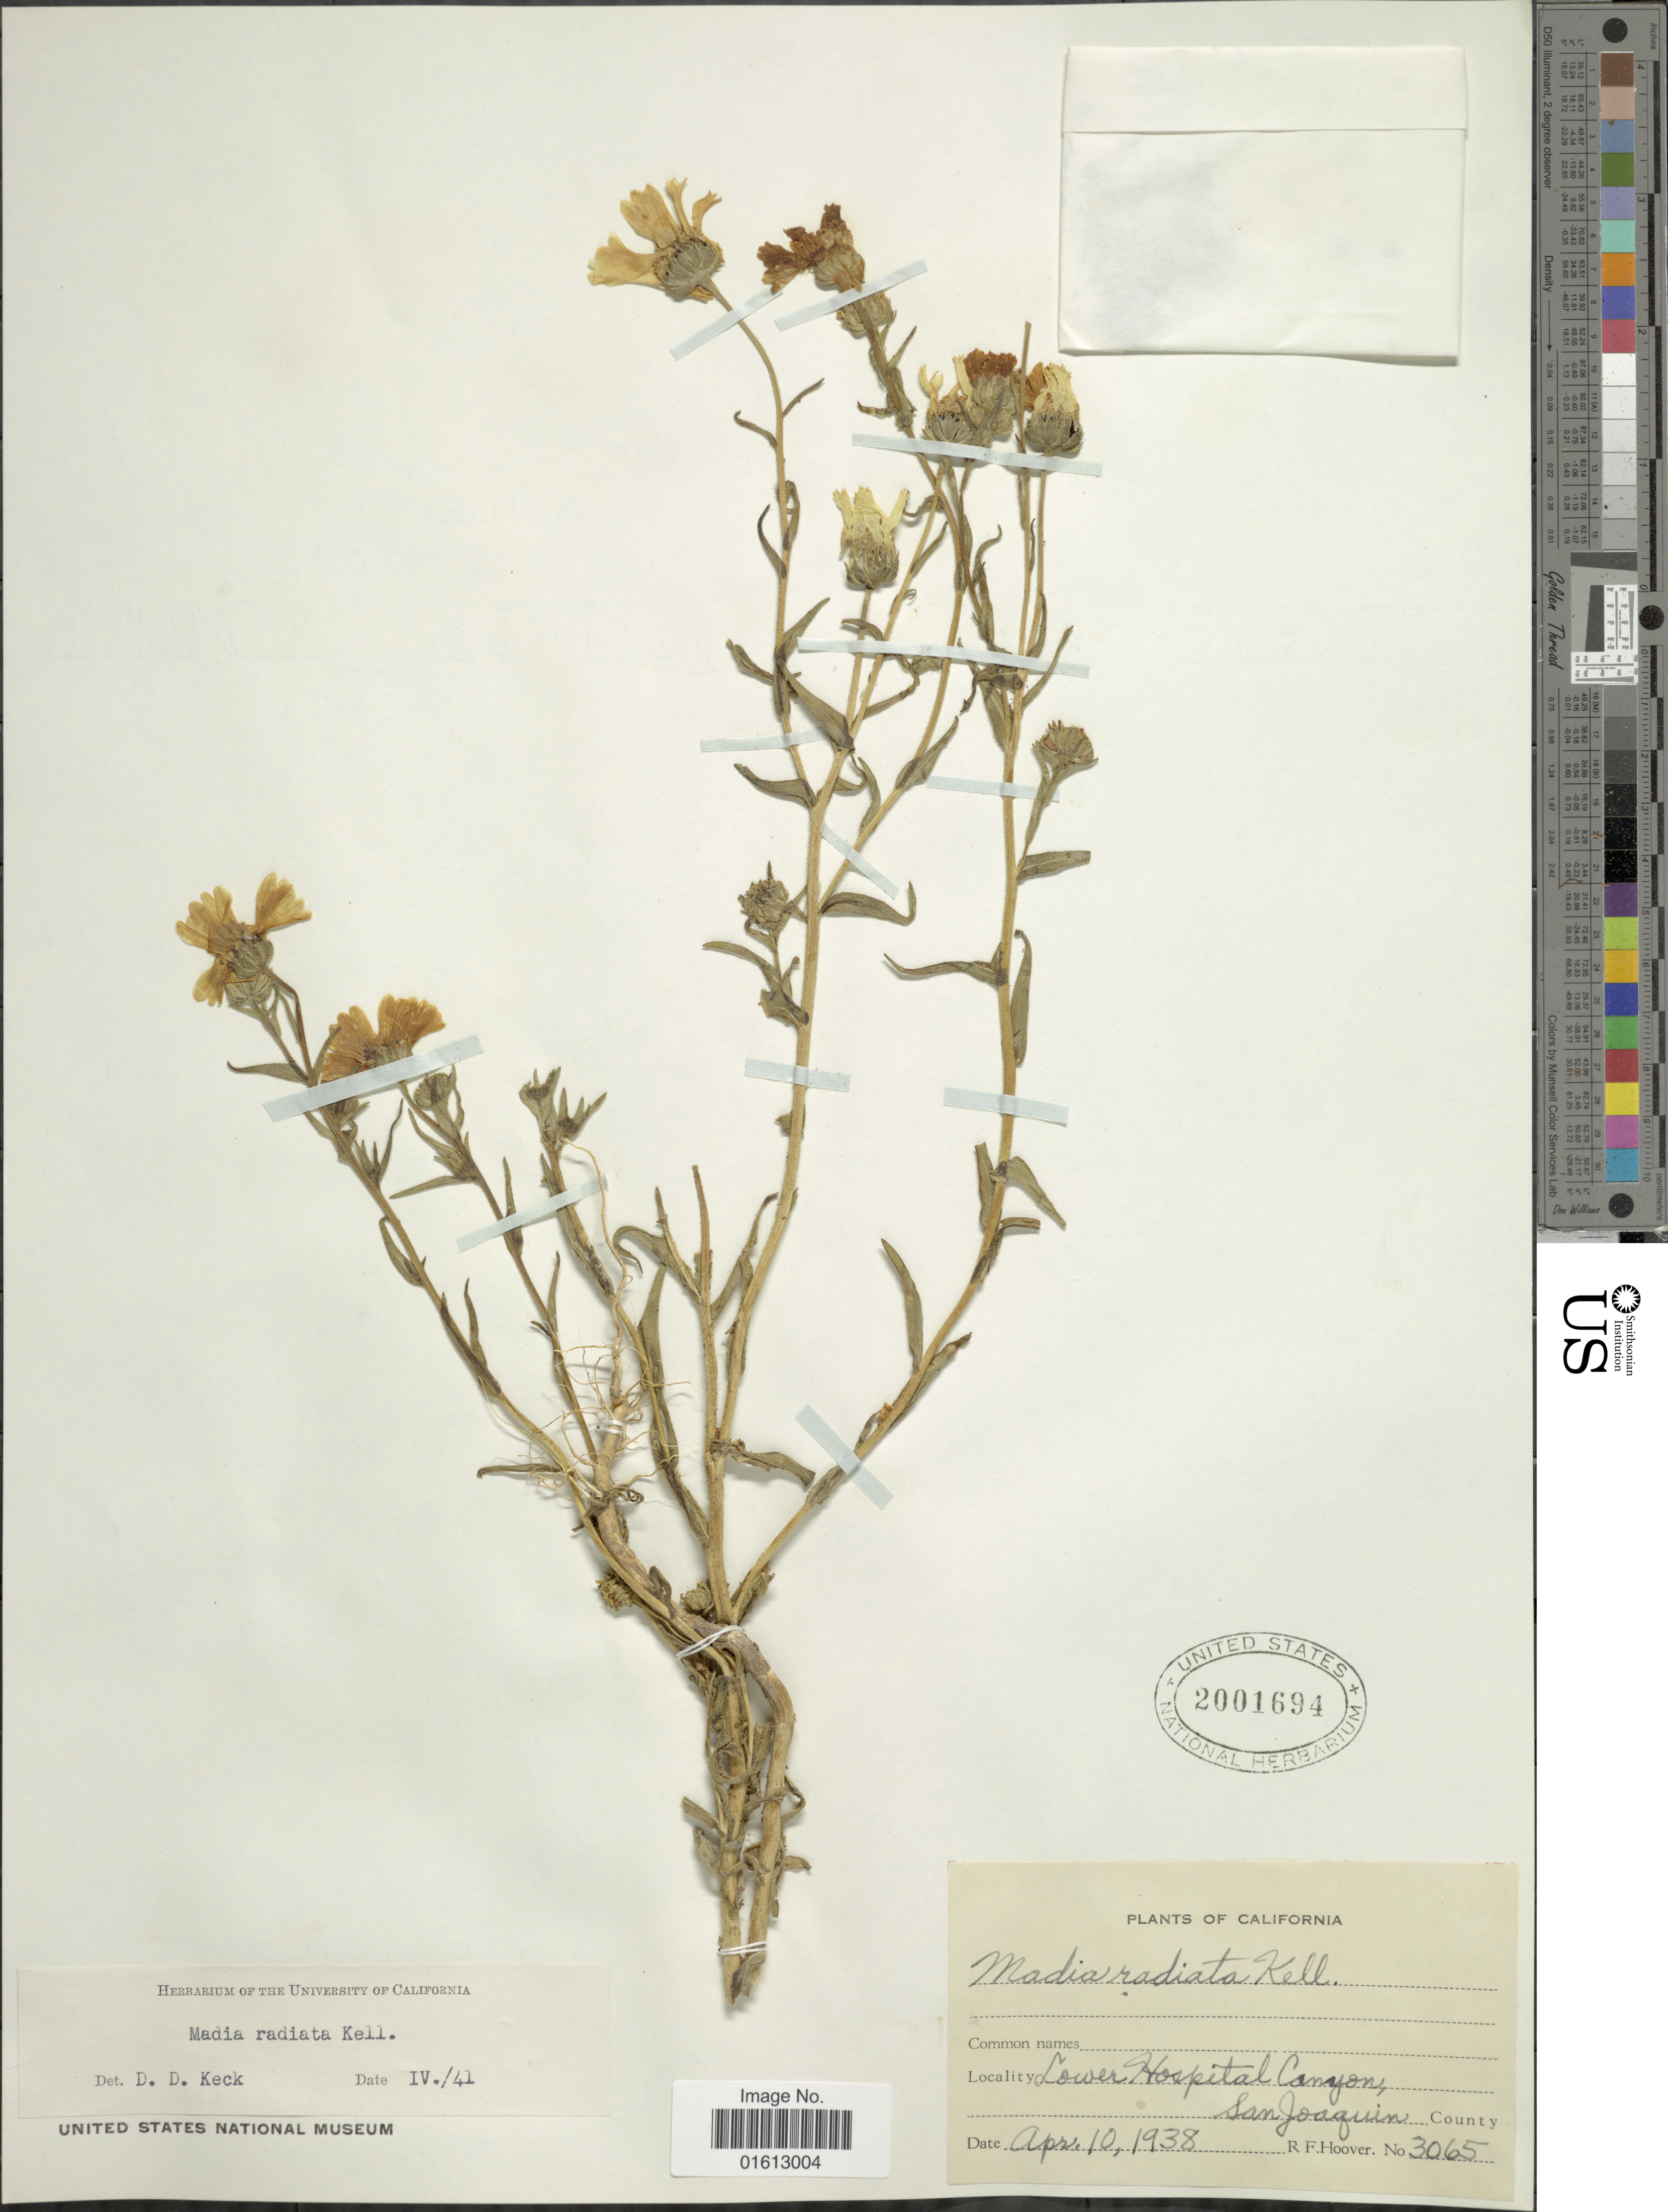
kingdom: Plantae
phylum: Tracheophyta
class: Magnoliopsida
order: Asterales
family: Asteraceae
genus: Madia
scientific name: Madia radiata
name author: Kellogg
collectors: R. F. Hoover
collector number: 3065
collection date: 1938-04-10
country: United States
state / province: California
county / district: San Joaquin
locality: California, Lower Hospital Canyon, San Joaguin County.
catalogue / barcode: US 2001694